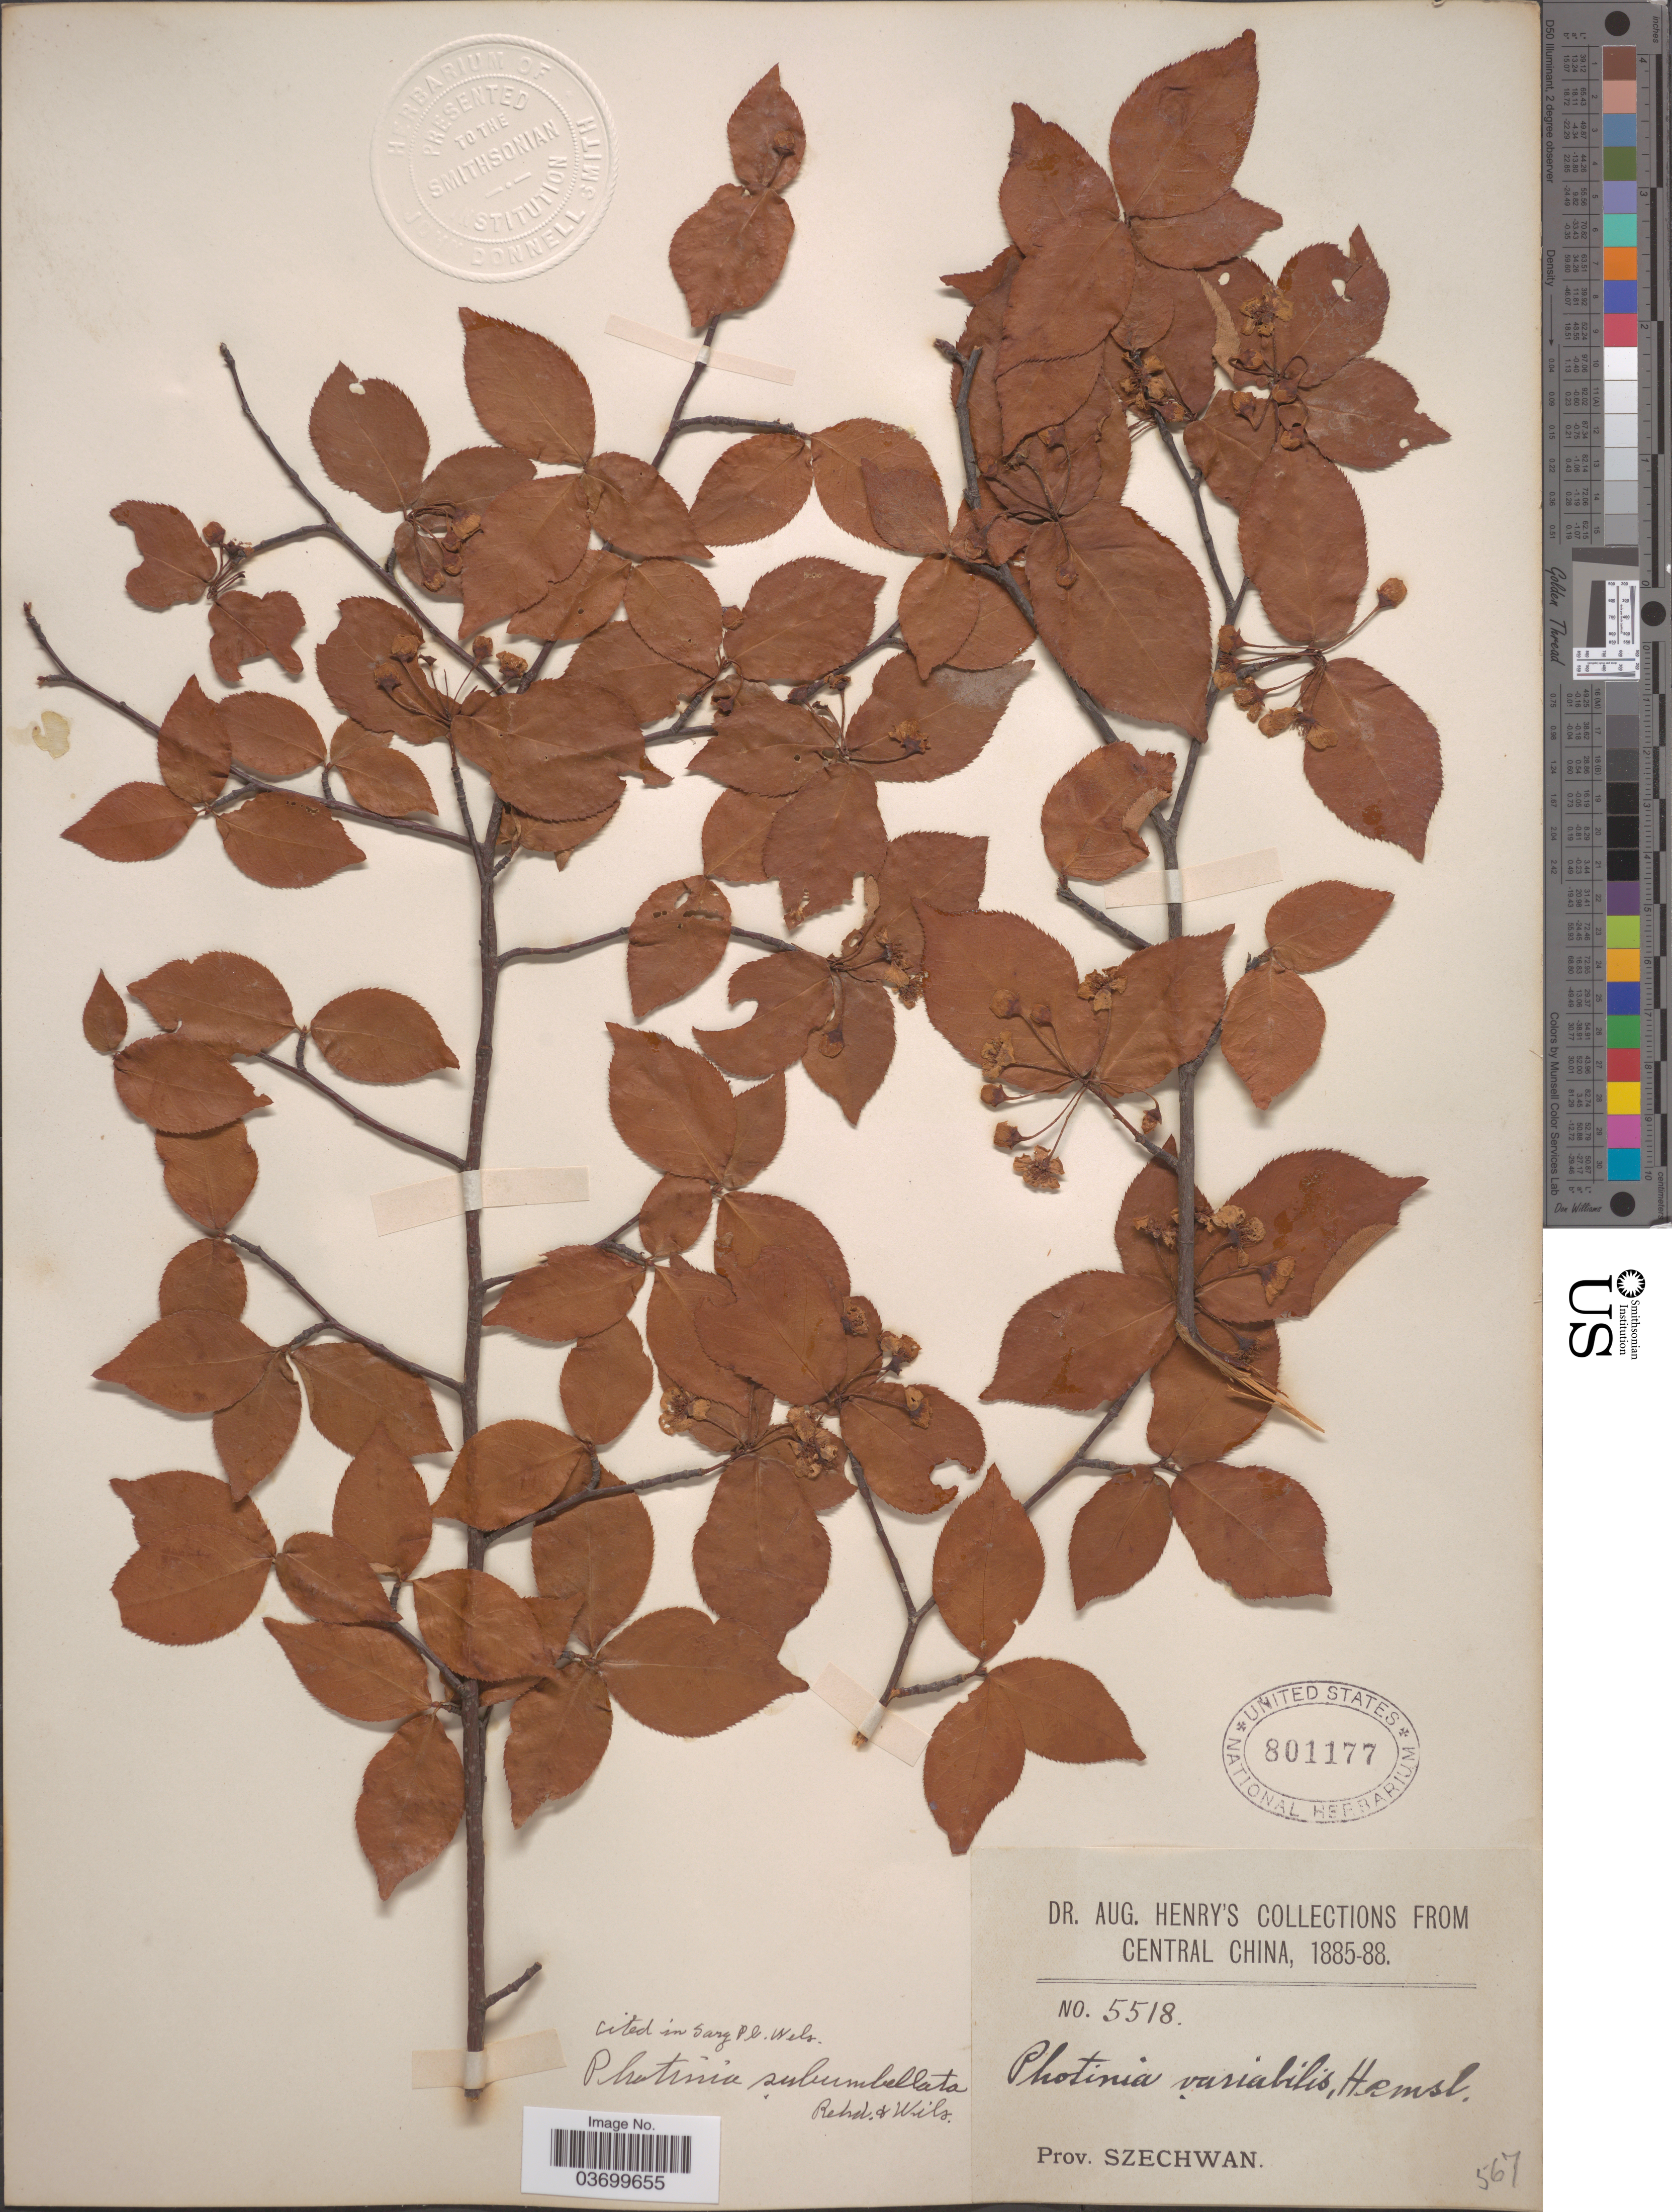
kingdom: Plantae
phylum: Tracheophyta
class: Magnoliopsida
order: Rosales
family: Rosaceae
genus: Photinia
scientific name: Photinia subumbellata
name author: Rehder & E.H. Wilson in Sarg.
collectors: A. Henry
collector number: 5518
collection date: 1885/1888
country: China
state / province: Sichuan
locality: Central China. Prov. Szechwan.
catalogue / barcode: US 801177